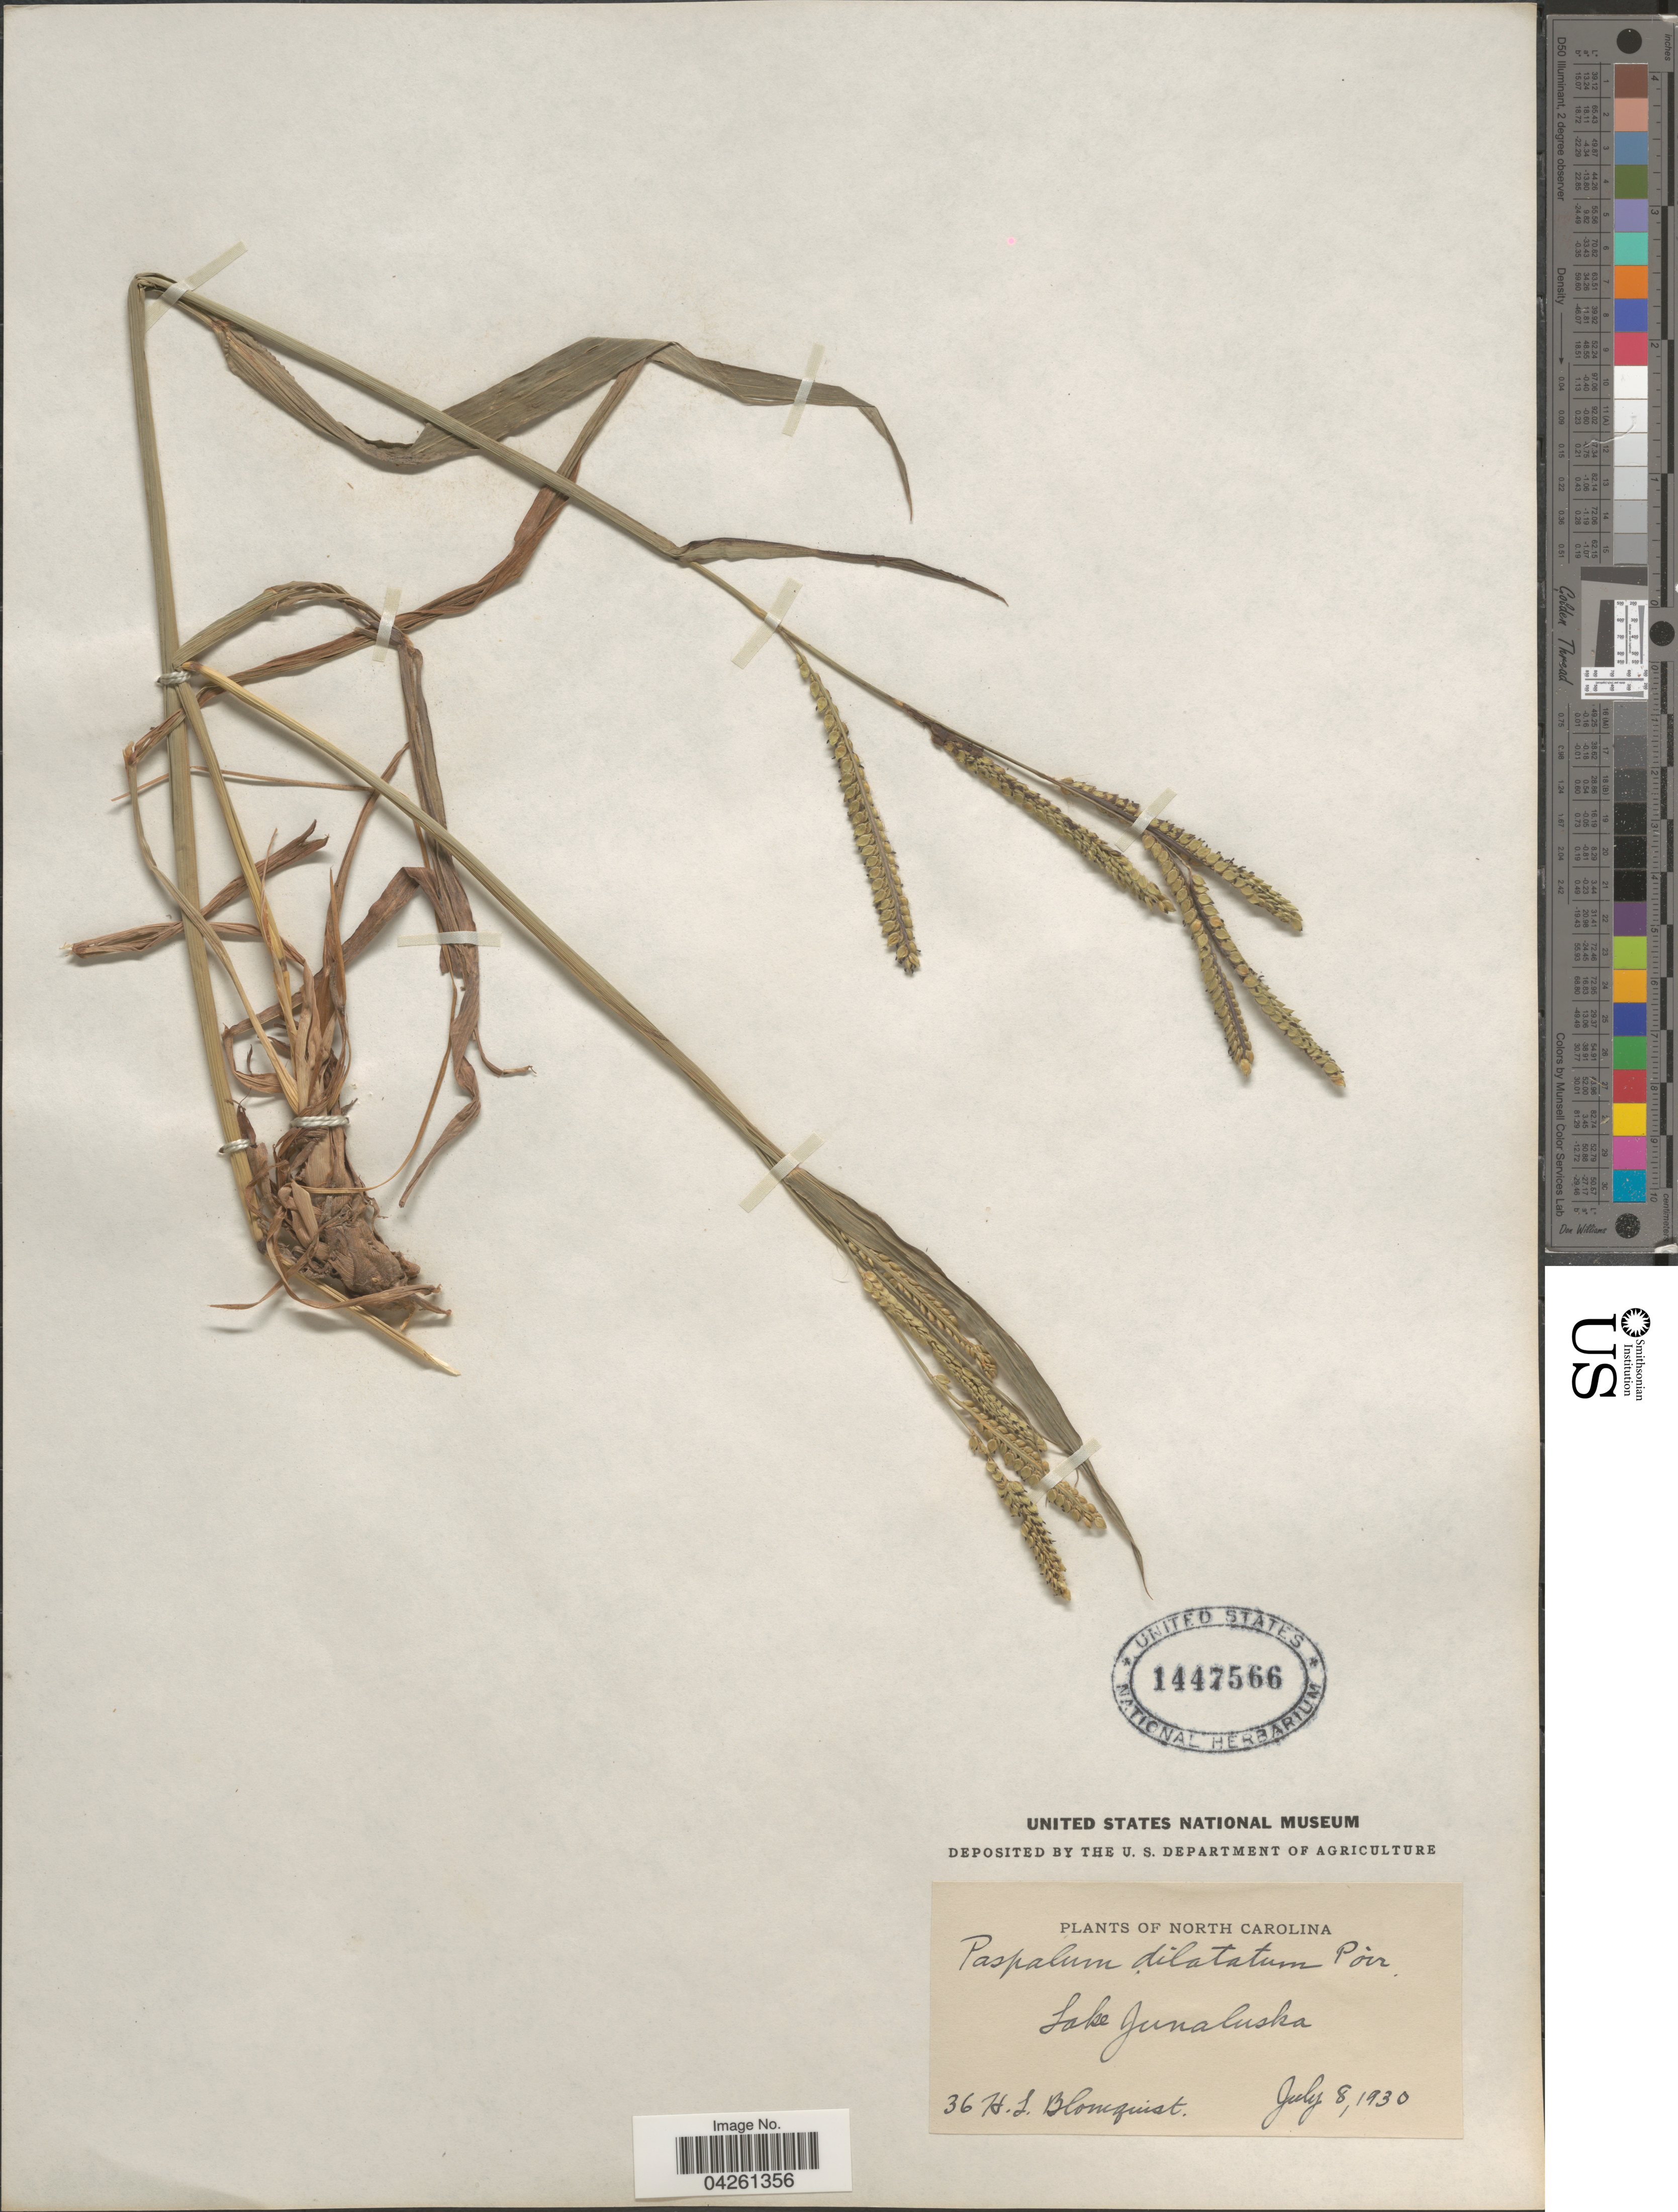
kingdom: Plantae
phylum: Tracheophyta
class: Liliopsida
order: Poales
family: Poaceae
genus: Paspalum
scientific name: Paspalum dilatatum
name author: Poir.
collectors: H. Blomquist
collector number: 36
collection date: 1930-07-08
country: United States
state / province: North Carolina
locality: Lake Junaluska.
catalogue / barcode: US 1447566